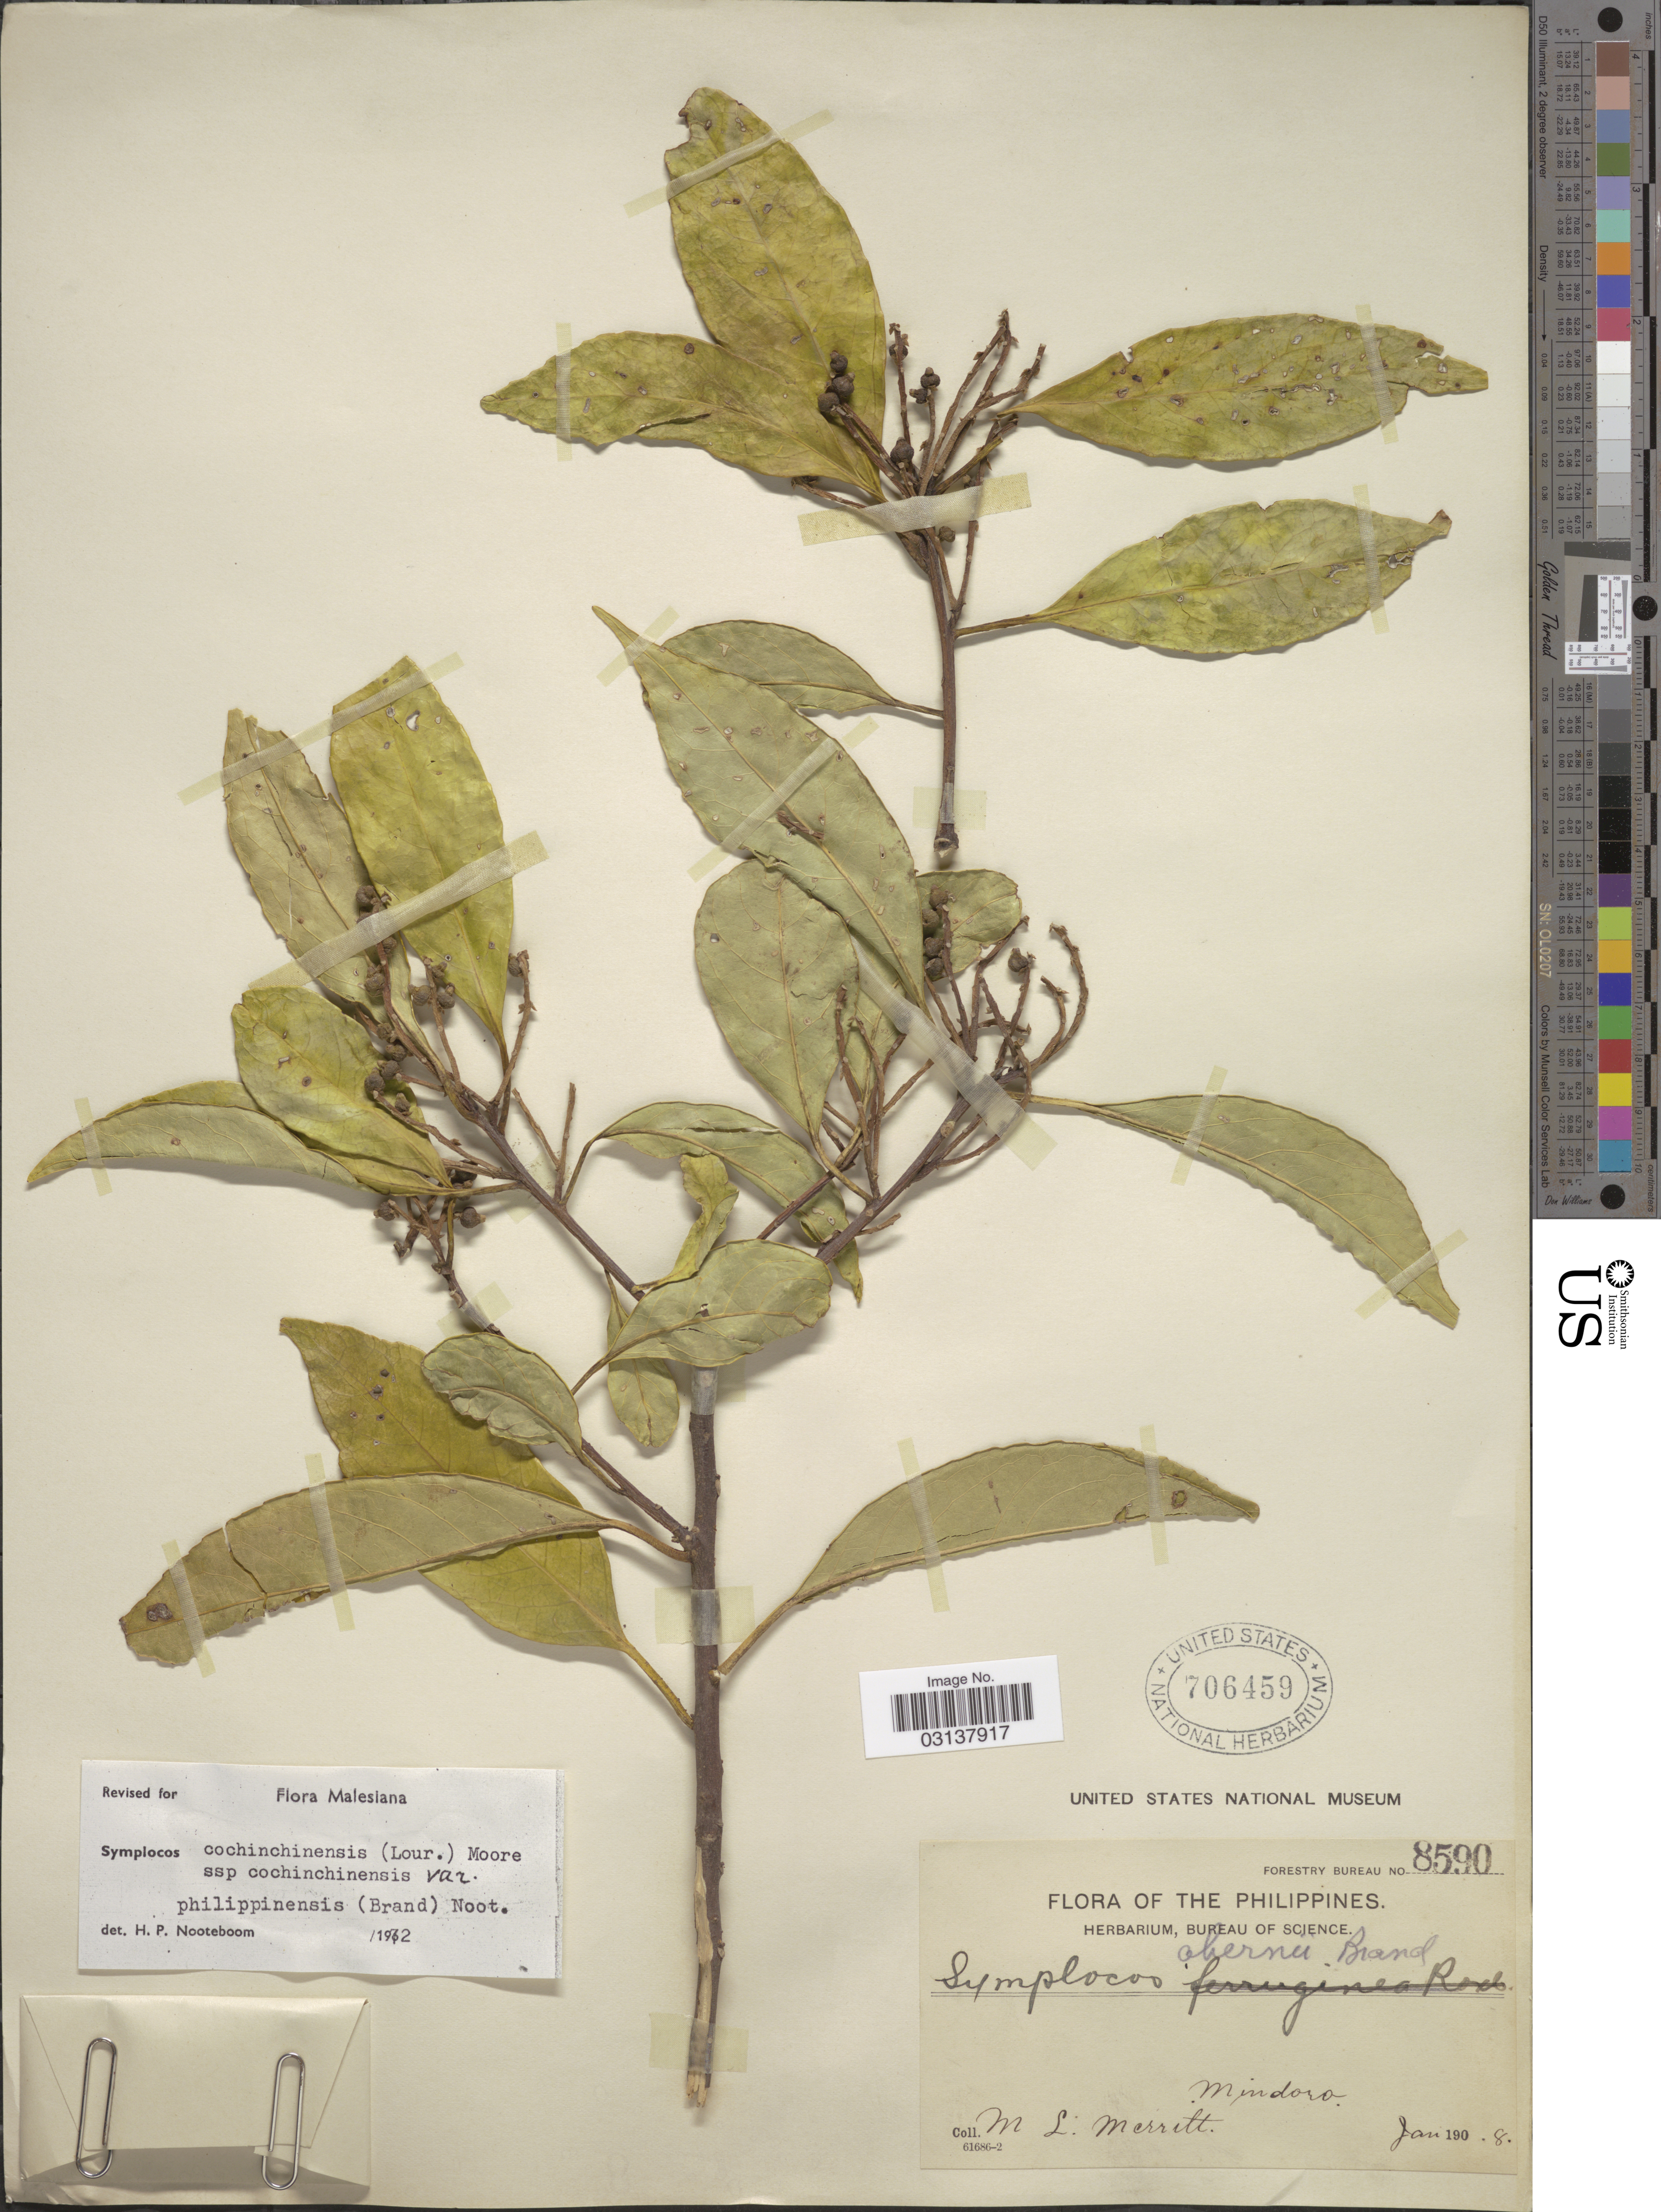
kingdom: Plantae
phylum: Tracheophyta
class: Magnoliopsida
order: Ericales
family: Symplocaceae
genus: Symplocos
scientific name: Symplocos cochinchinensis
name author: (Lour.) S. Moore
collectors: M. L. Merritt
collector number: Forestry Bureau 8590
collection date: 1908-01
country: Philippines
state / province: Mimaropa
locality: The Philippines. Mindoro.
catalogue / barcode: US 706459